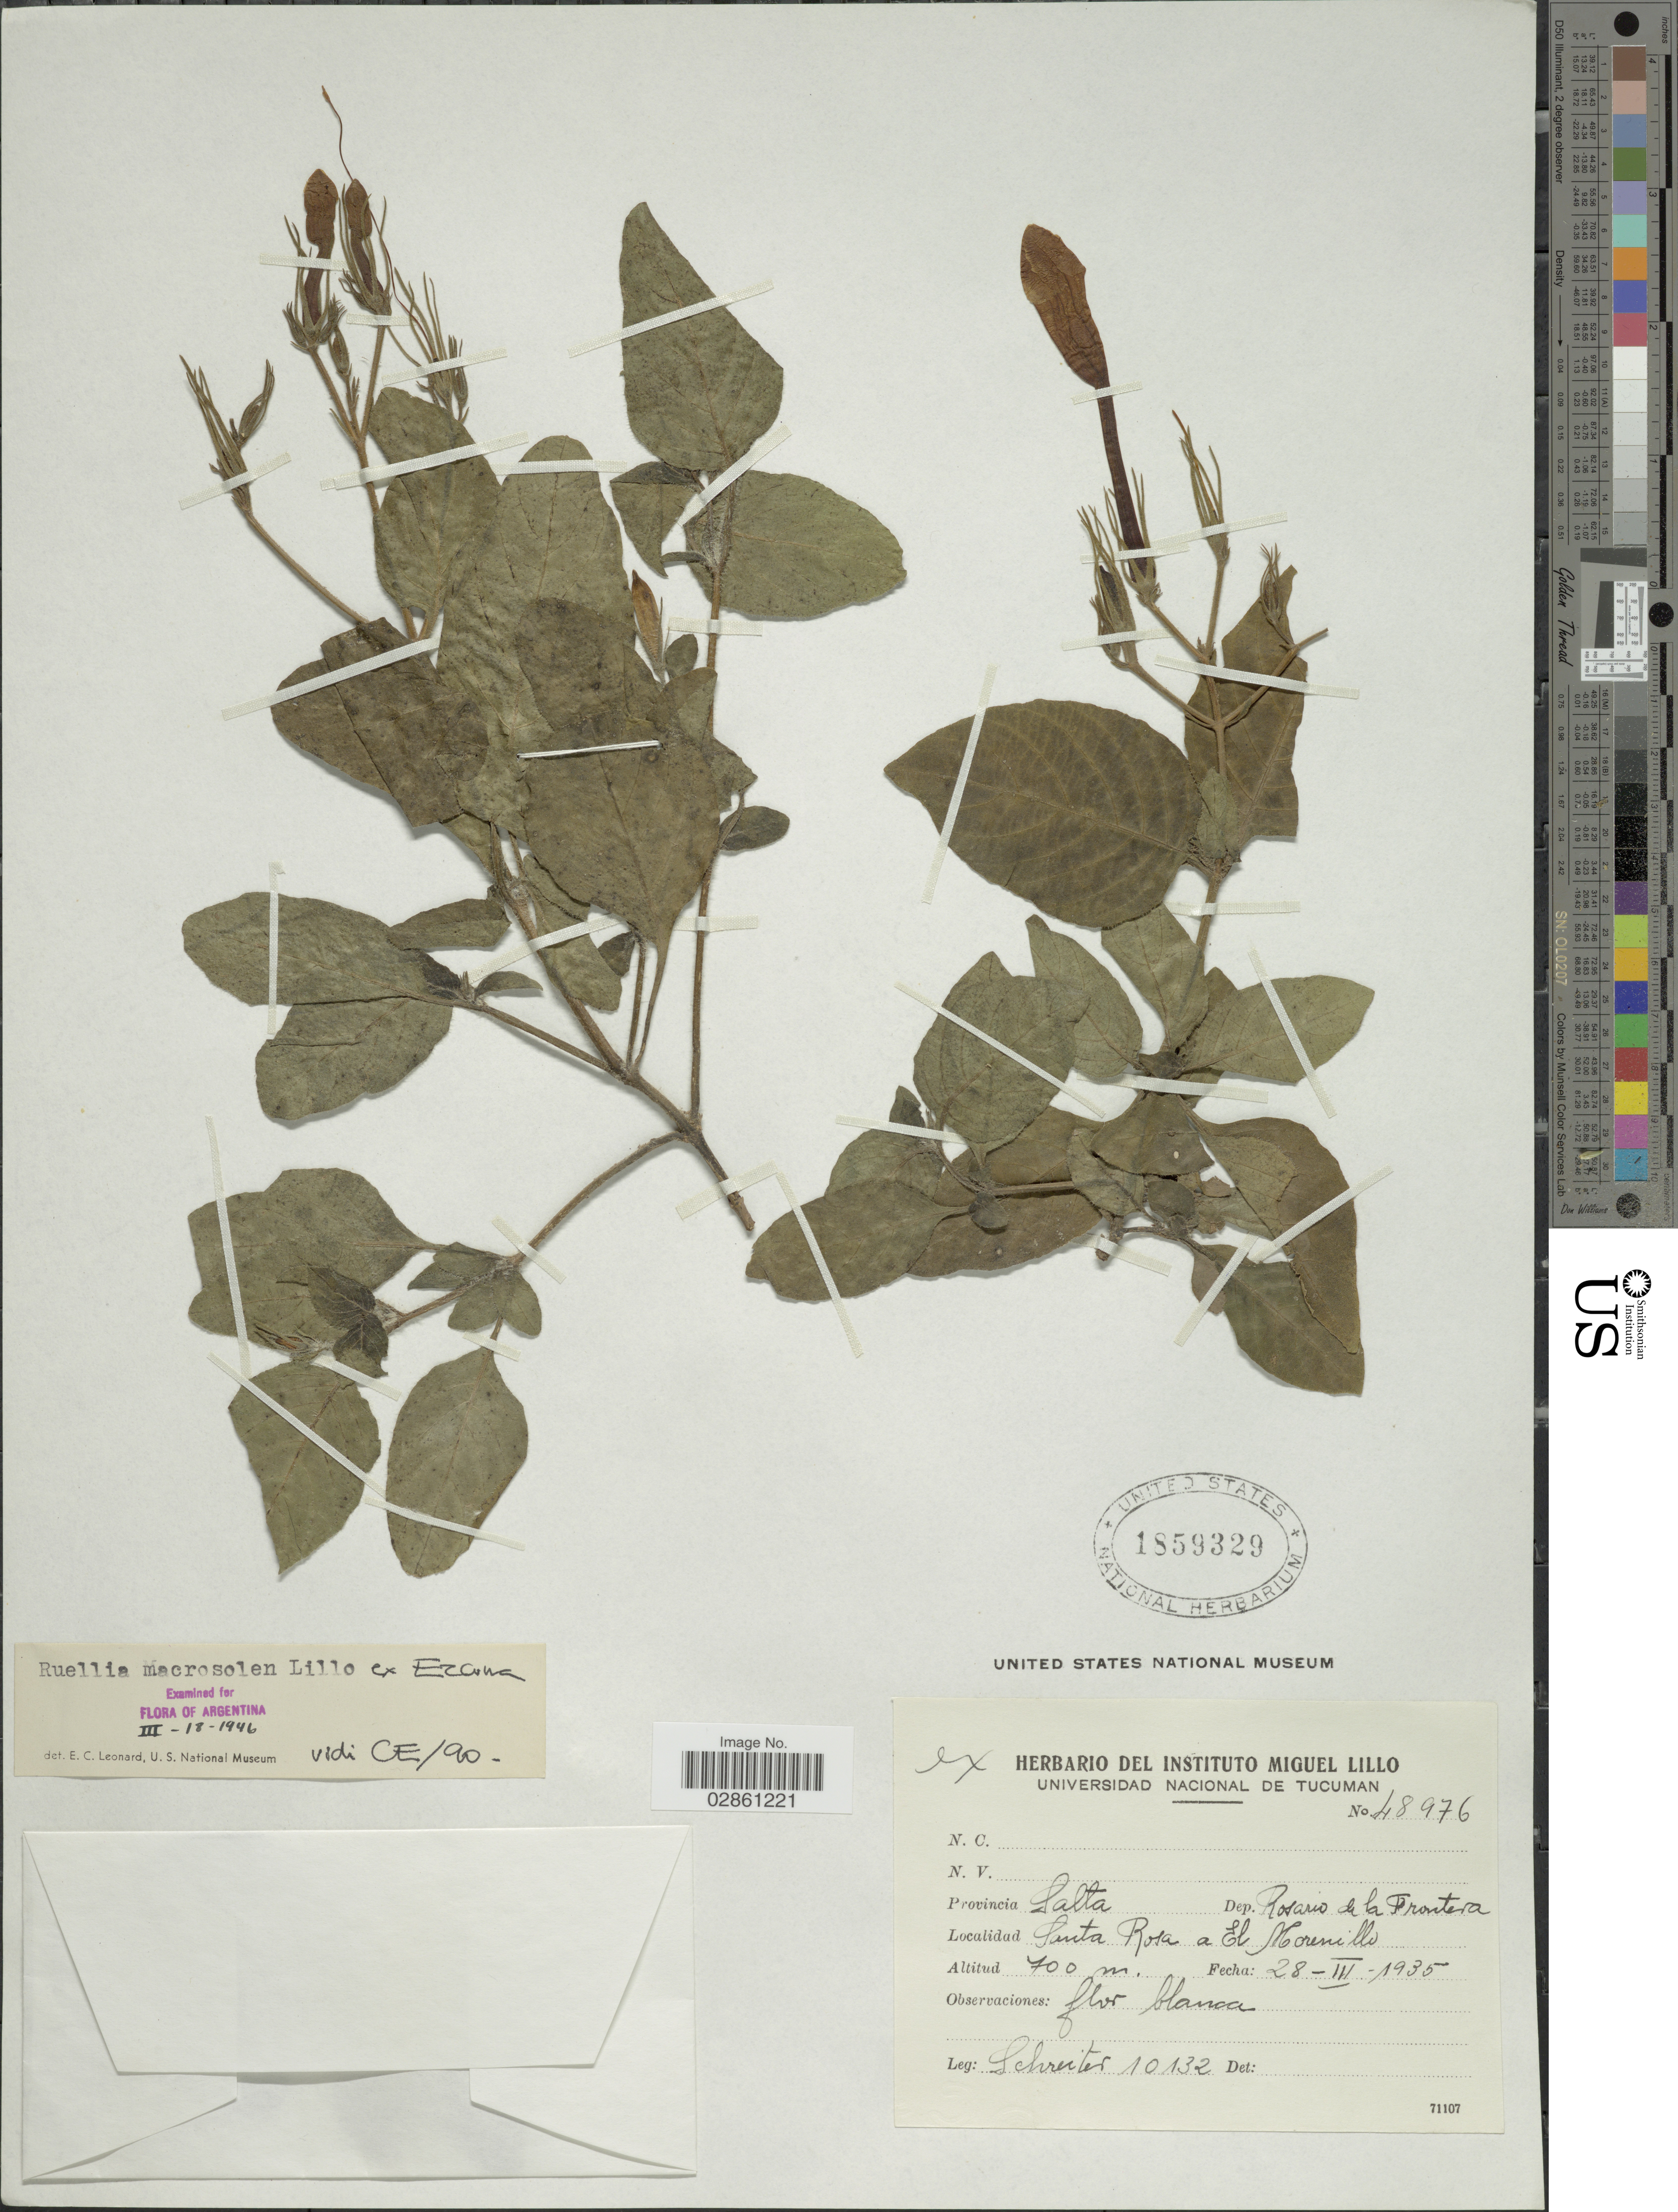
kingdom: Plantae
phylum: Tracheophyta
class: Magnoliopsida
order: Lamiales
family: Acanthaceae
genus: Ruellia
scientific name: Ruellia macrosolen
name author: Lillo ex C. Ezcurra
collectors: -. Schreiter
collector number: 10132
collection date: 1935-03-28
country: Argentina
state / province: Salta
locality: Dep. Rosario de la Frontera, Santa Rosa a El Morenillo.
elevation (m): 700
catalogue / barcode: US 1859329